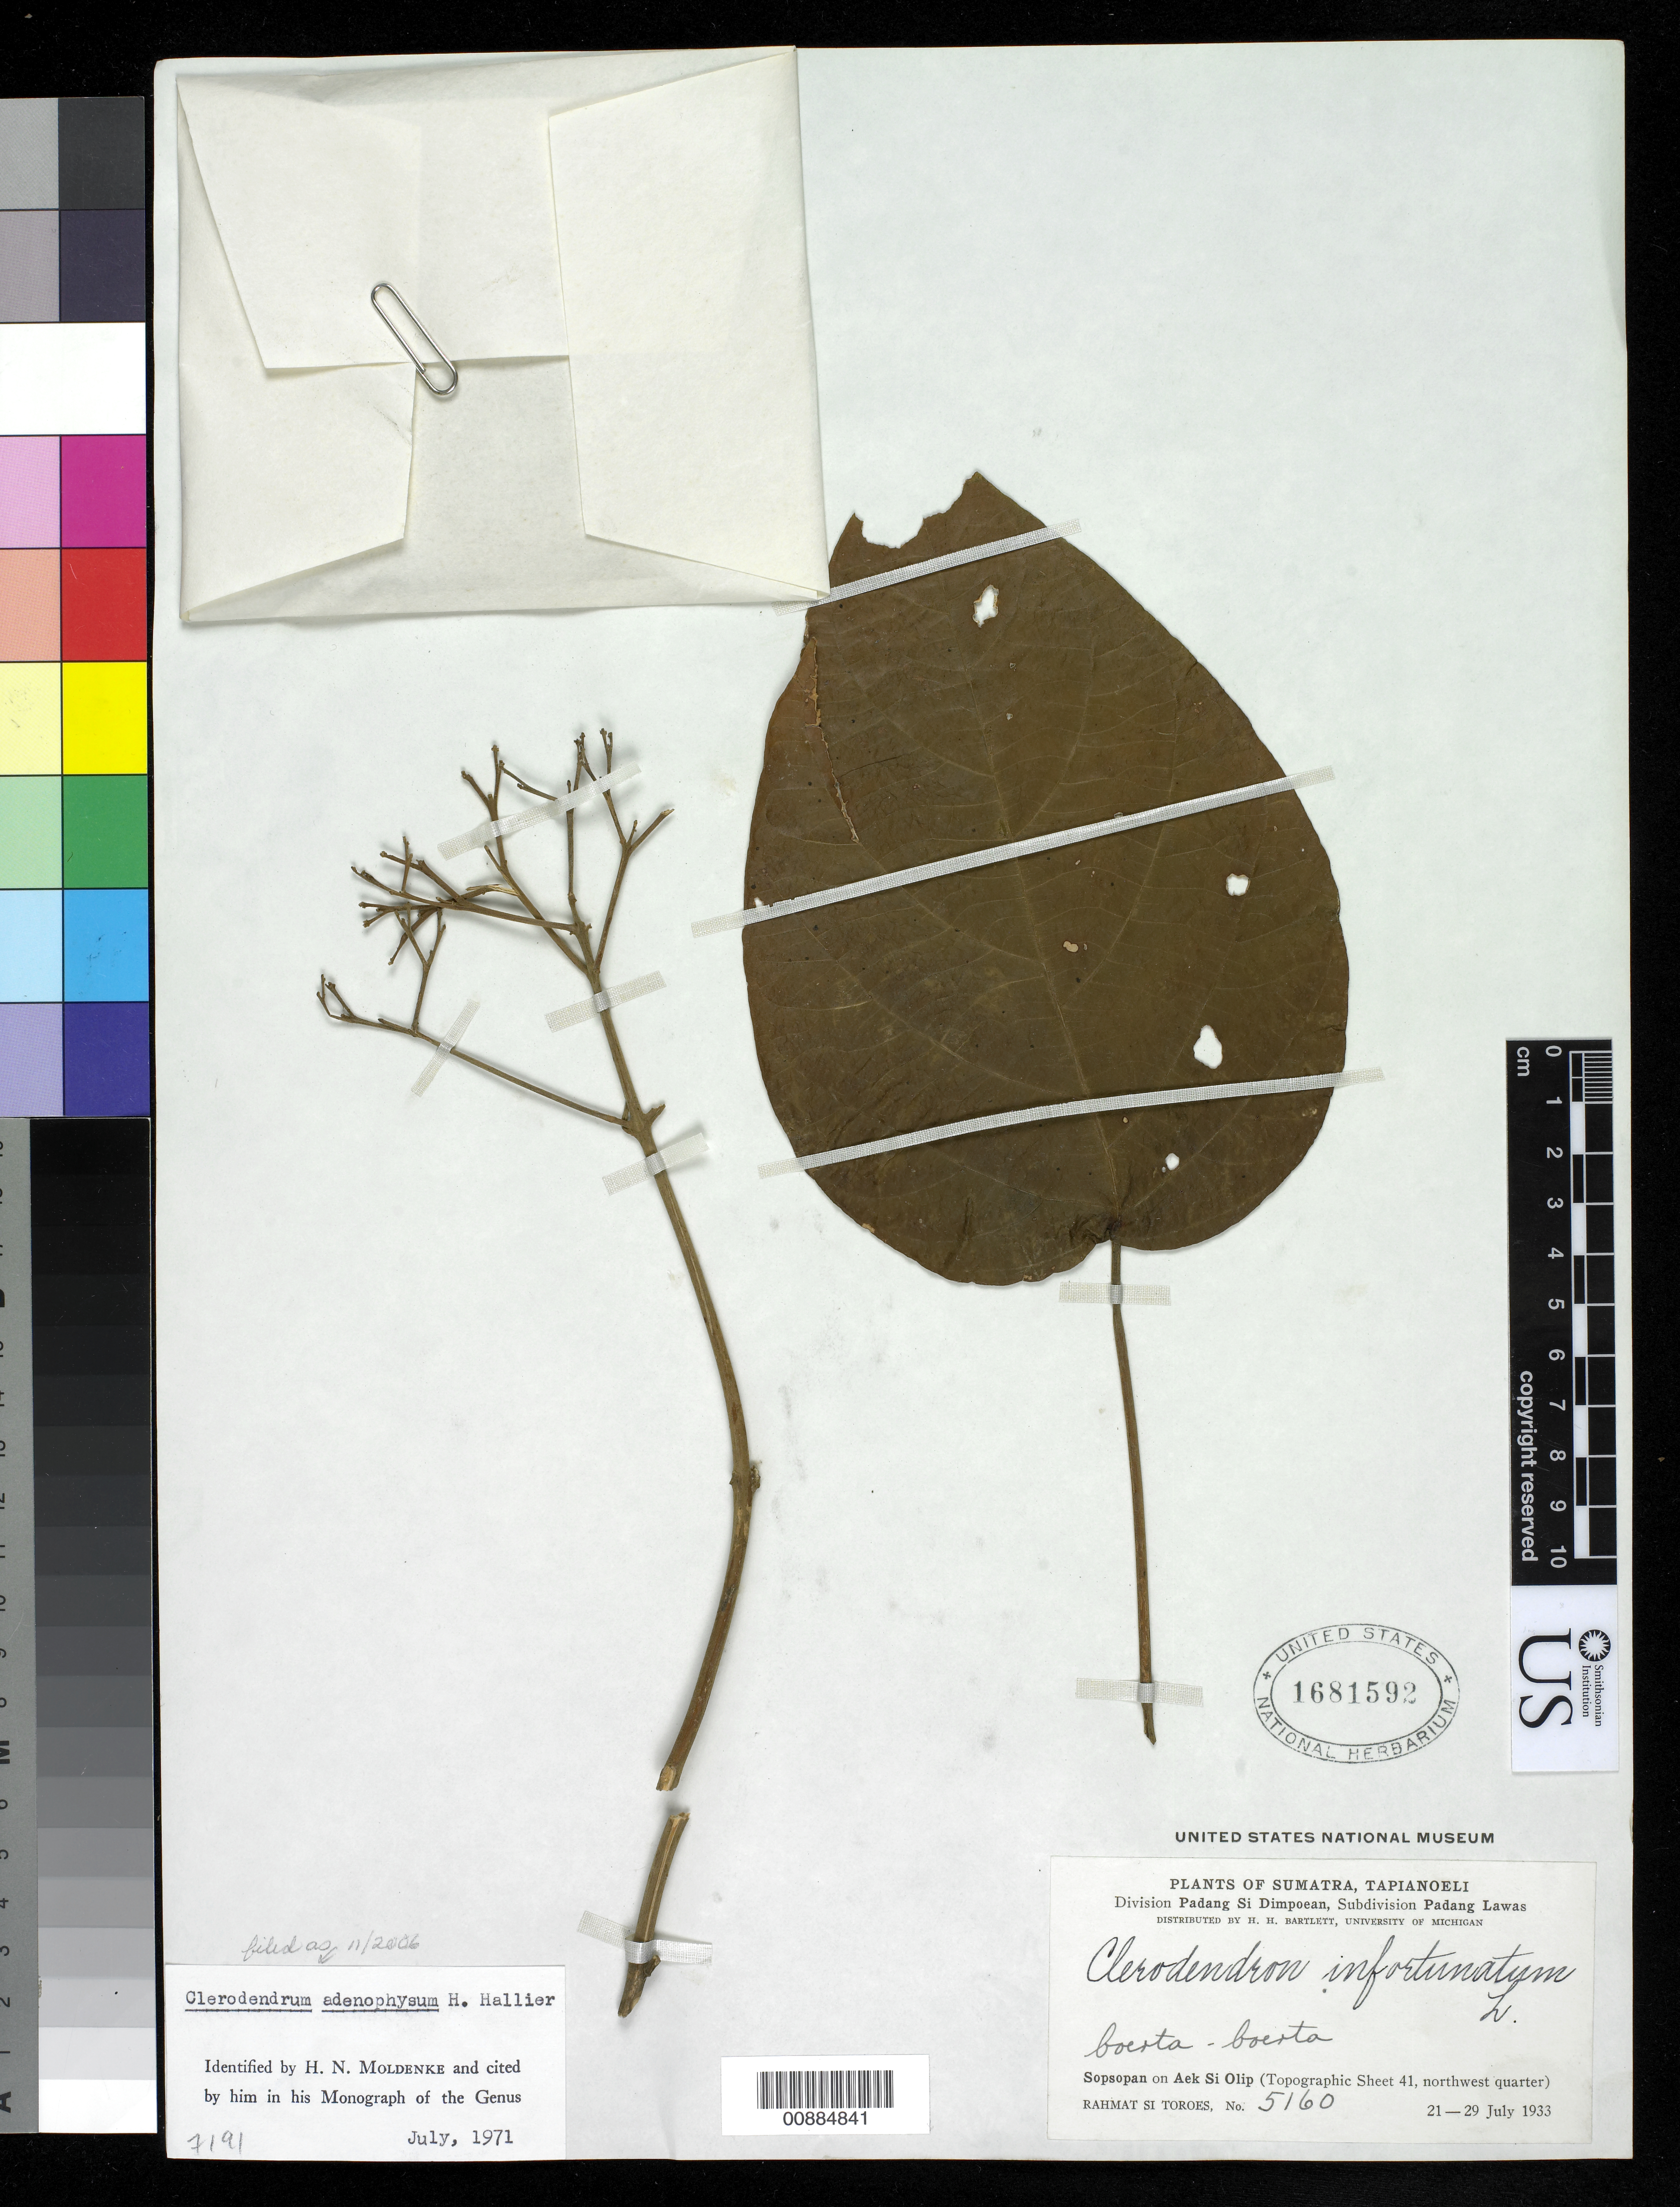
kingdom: Plantae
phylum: Tracheophyta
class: Magnoliopsida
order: Lamiales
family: Lamiaceae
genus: Clerodendrum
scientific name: Clerodendrum adenophysum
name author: Hall.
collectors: Rahmat Si Boeea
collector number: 5160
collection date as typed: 21 Jul 1933 to 29 Jul 1933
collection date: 1933-07-21/1933-07-29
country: Indonesia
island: Sumatra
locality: Tapianoeli, Padang Si Dimpoean/Padang Lawas [Topographic Sheet 41, northwest quarter]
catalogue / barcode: US 1681592